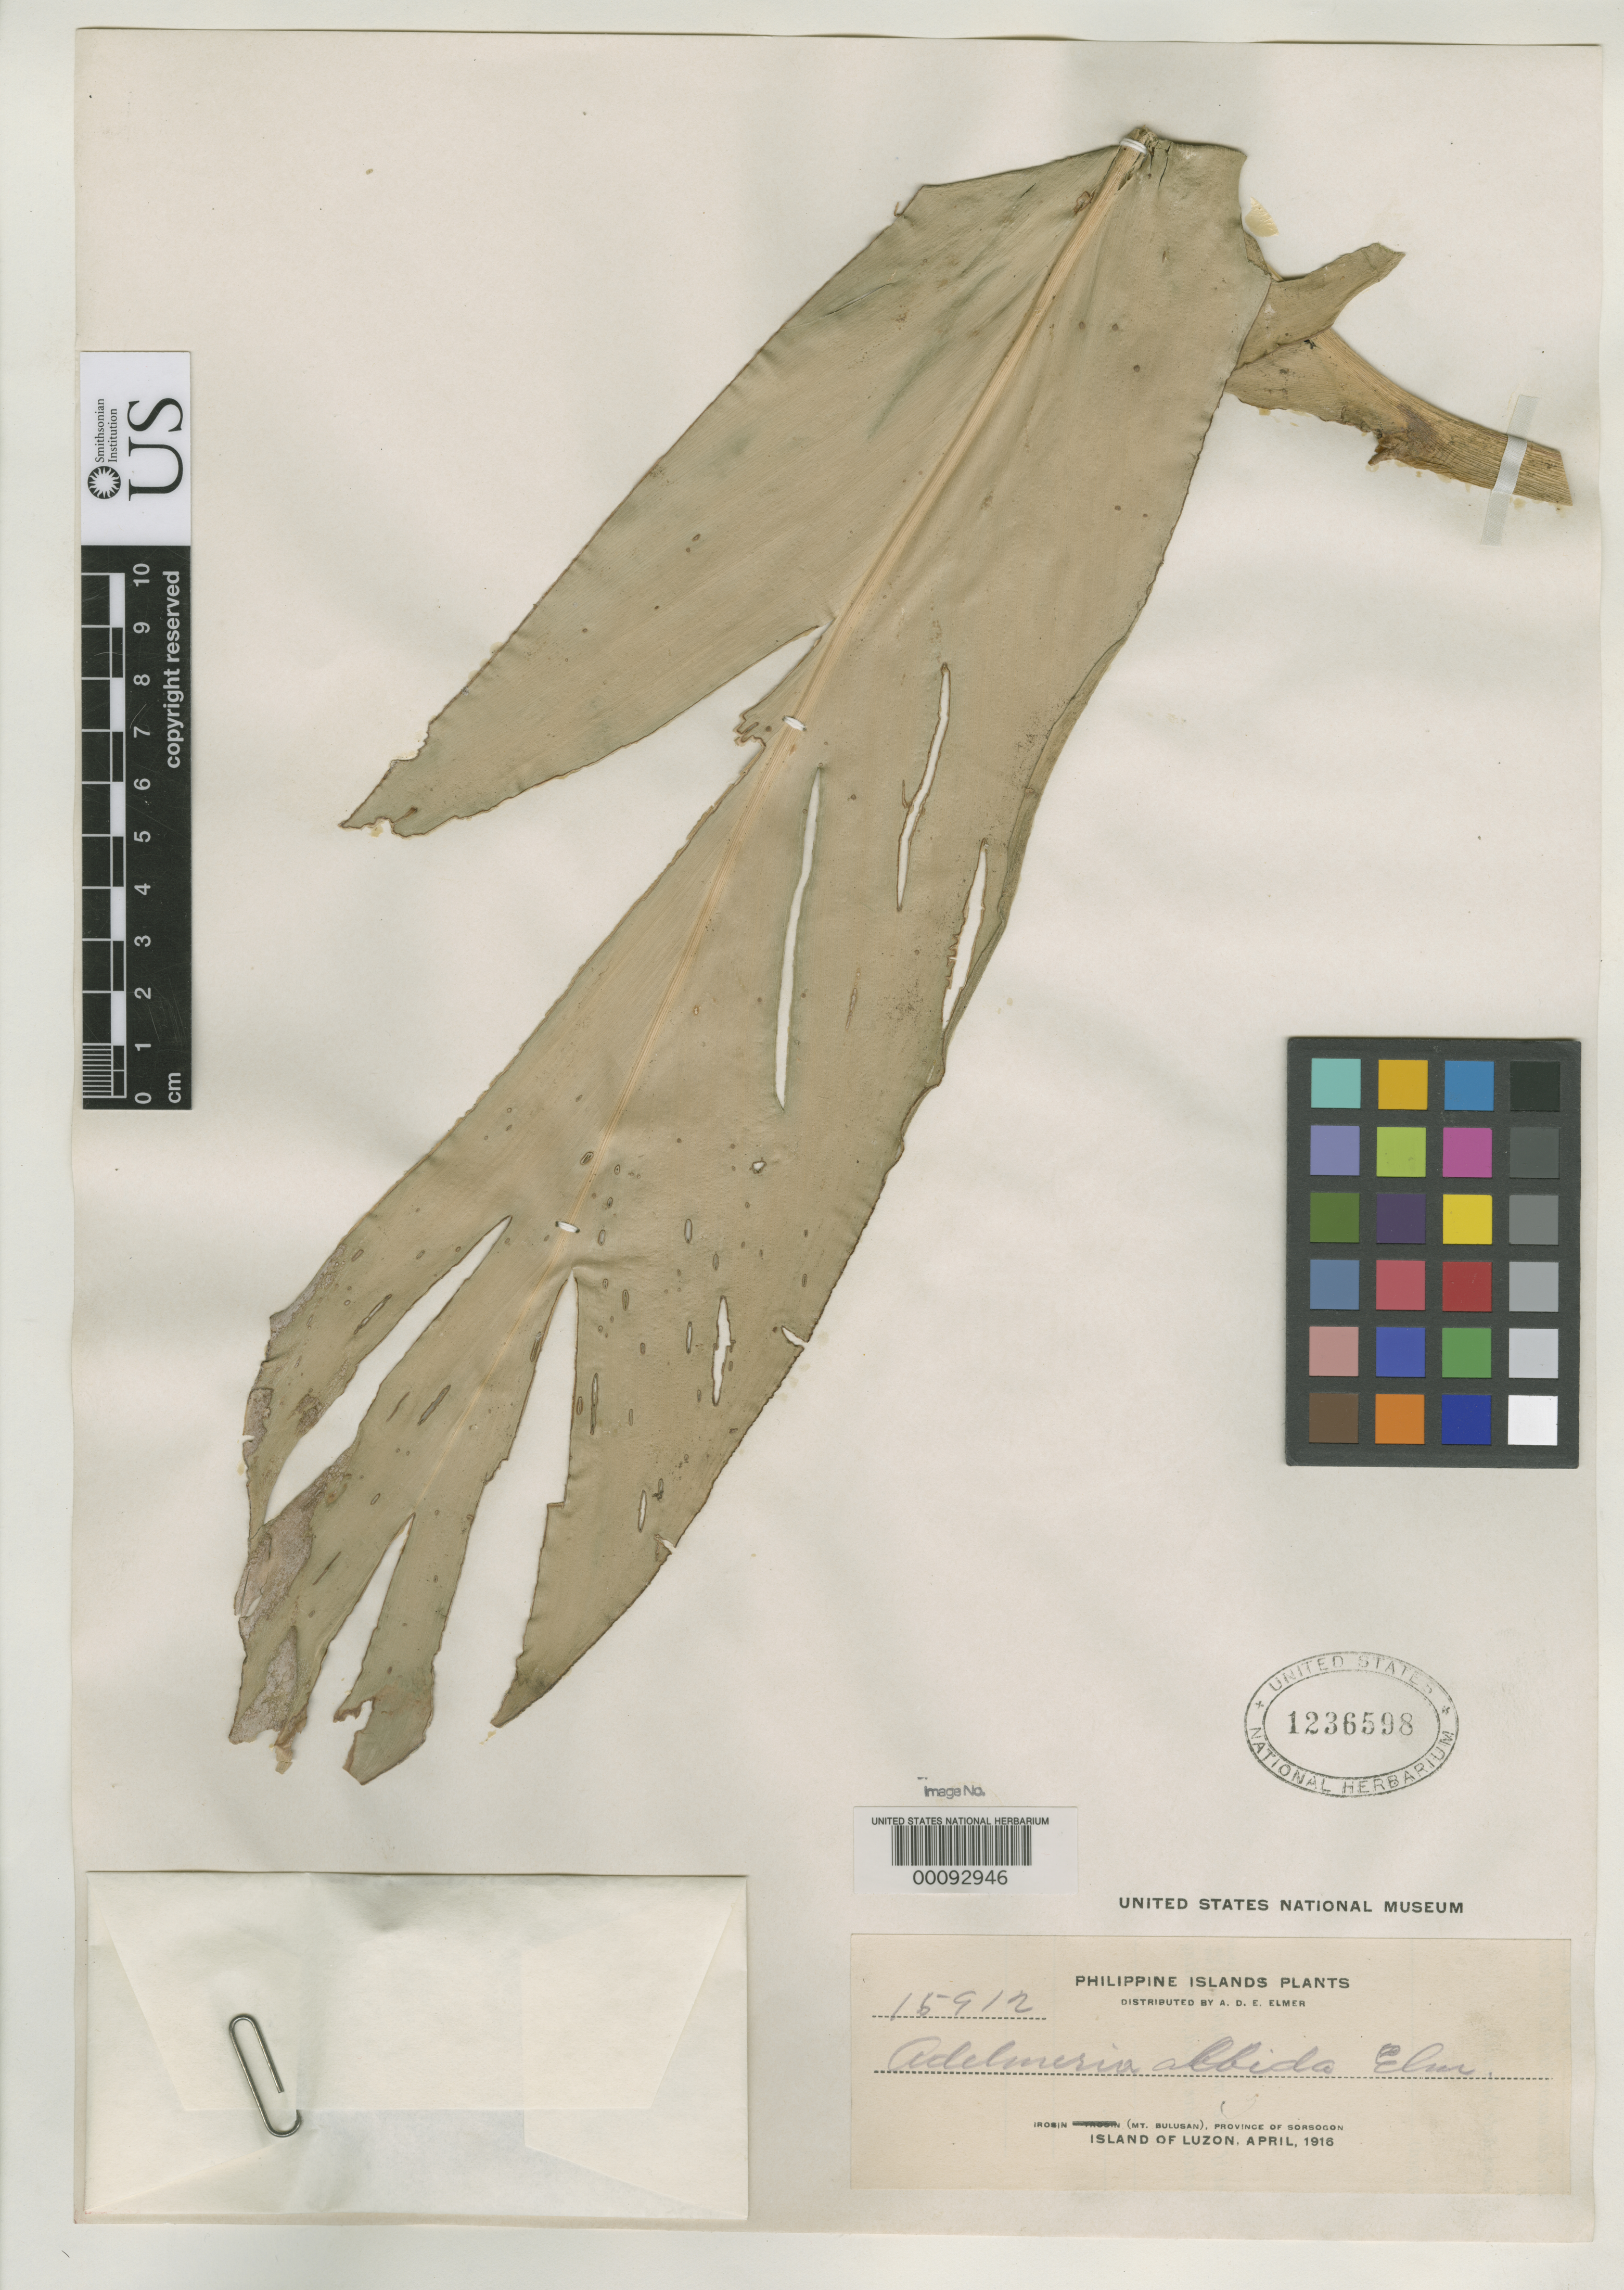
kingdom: Plantae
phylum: Tracheophyta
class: Liliopsida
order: Zingiberales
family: Zingiberaceae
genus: Adelmeria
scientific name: Adelmeria albidum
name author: Elmer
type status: Isotype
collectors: A. D. E. Elmer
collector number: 15912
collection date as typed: Apr 1916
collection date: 1916-04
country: Philippines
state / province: Bicol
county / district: Sorsogon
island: Luzon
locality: Irosin (Mt. Bulusan), Province of Sorsogon, Island of Luzon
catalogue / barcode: US 1236598